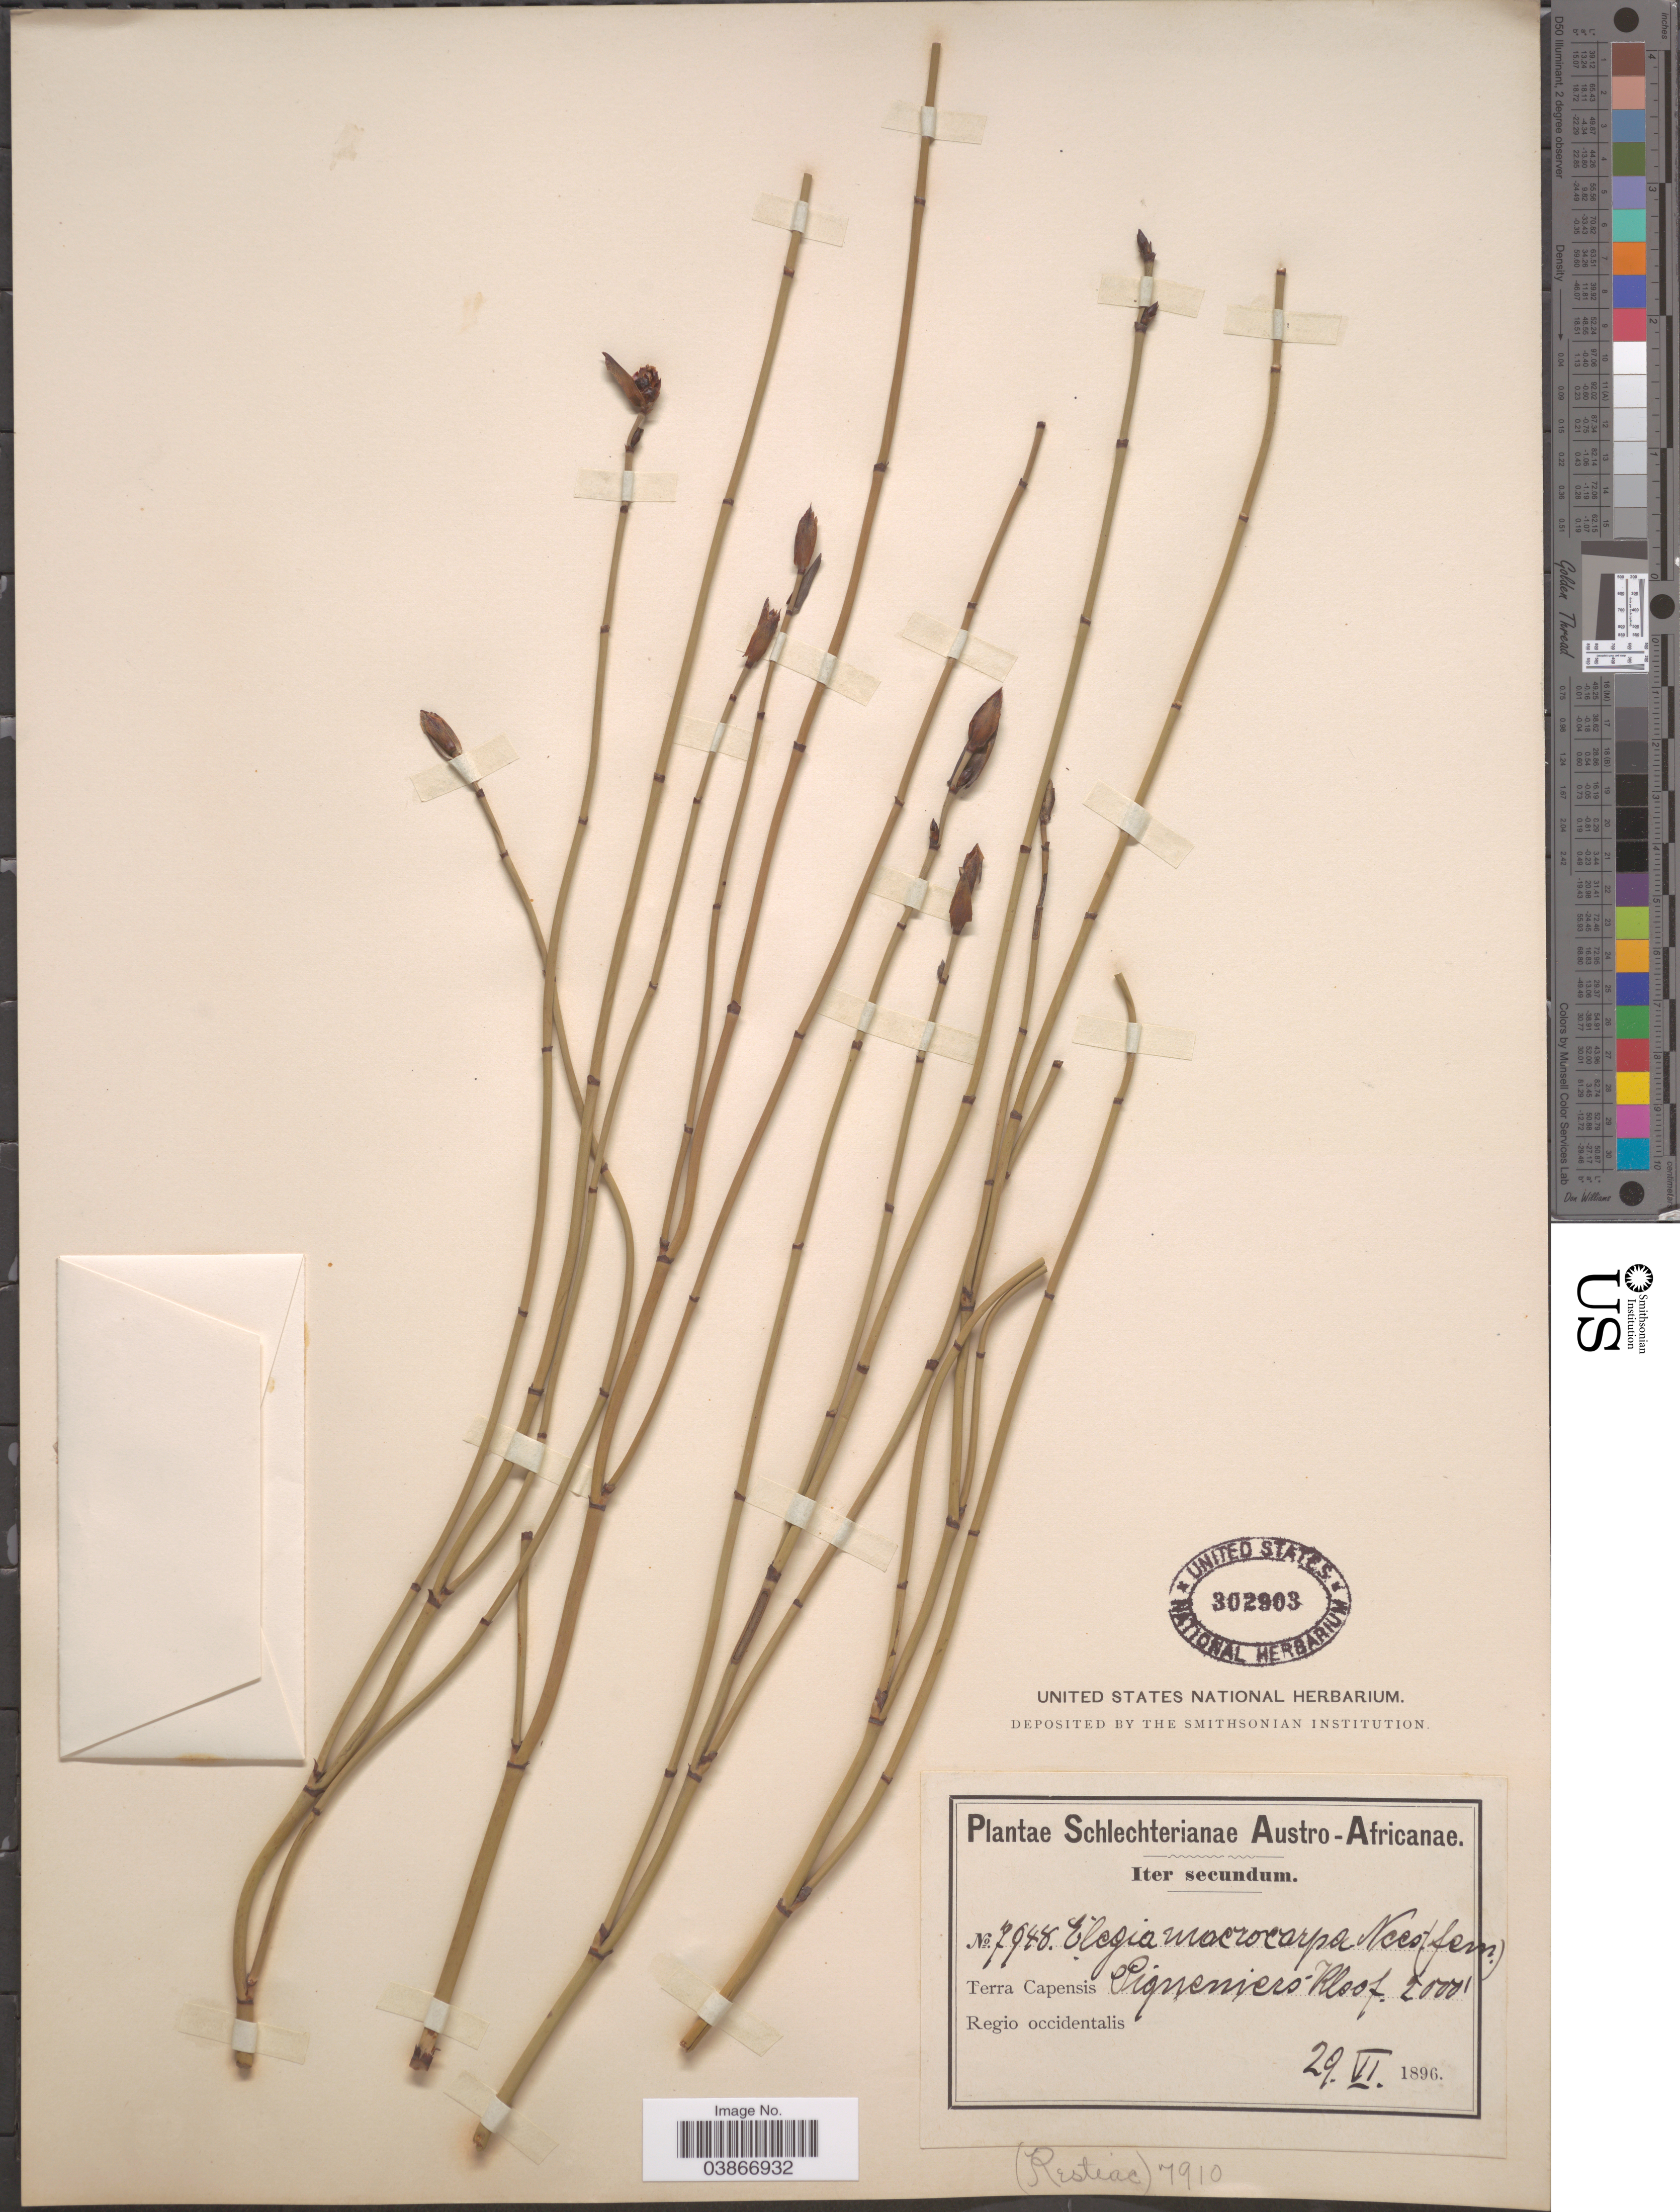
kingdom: Plantae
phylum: Tracheophyta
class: Liliopsida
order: Poales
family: Restionaceae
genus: Elegia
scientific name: Elegia macrocarpa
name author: (Kunth) Moline & H.P. Linder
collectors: Schlechter, --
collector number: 7948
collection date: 1896-06-29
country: South Africa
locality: Austro-Africanae. Terra Capensis Piqueniers-Kloof. Regio occidentalis.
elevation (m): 610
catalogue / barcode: US 302903